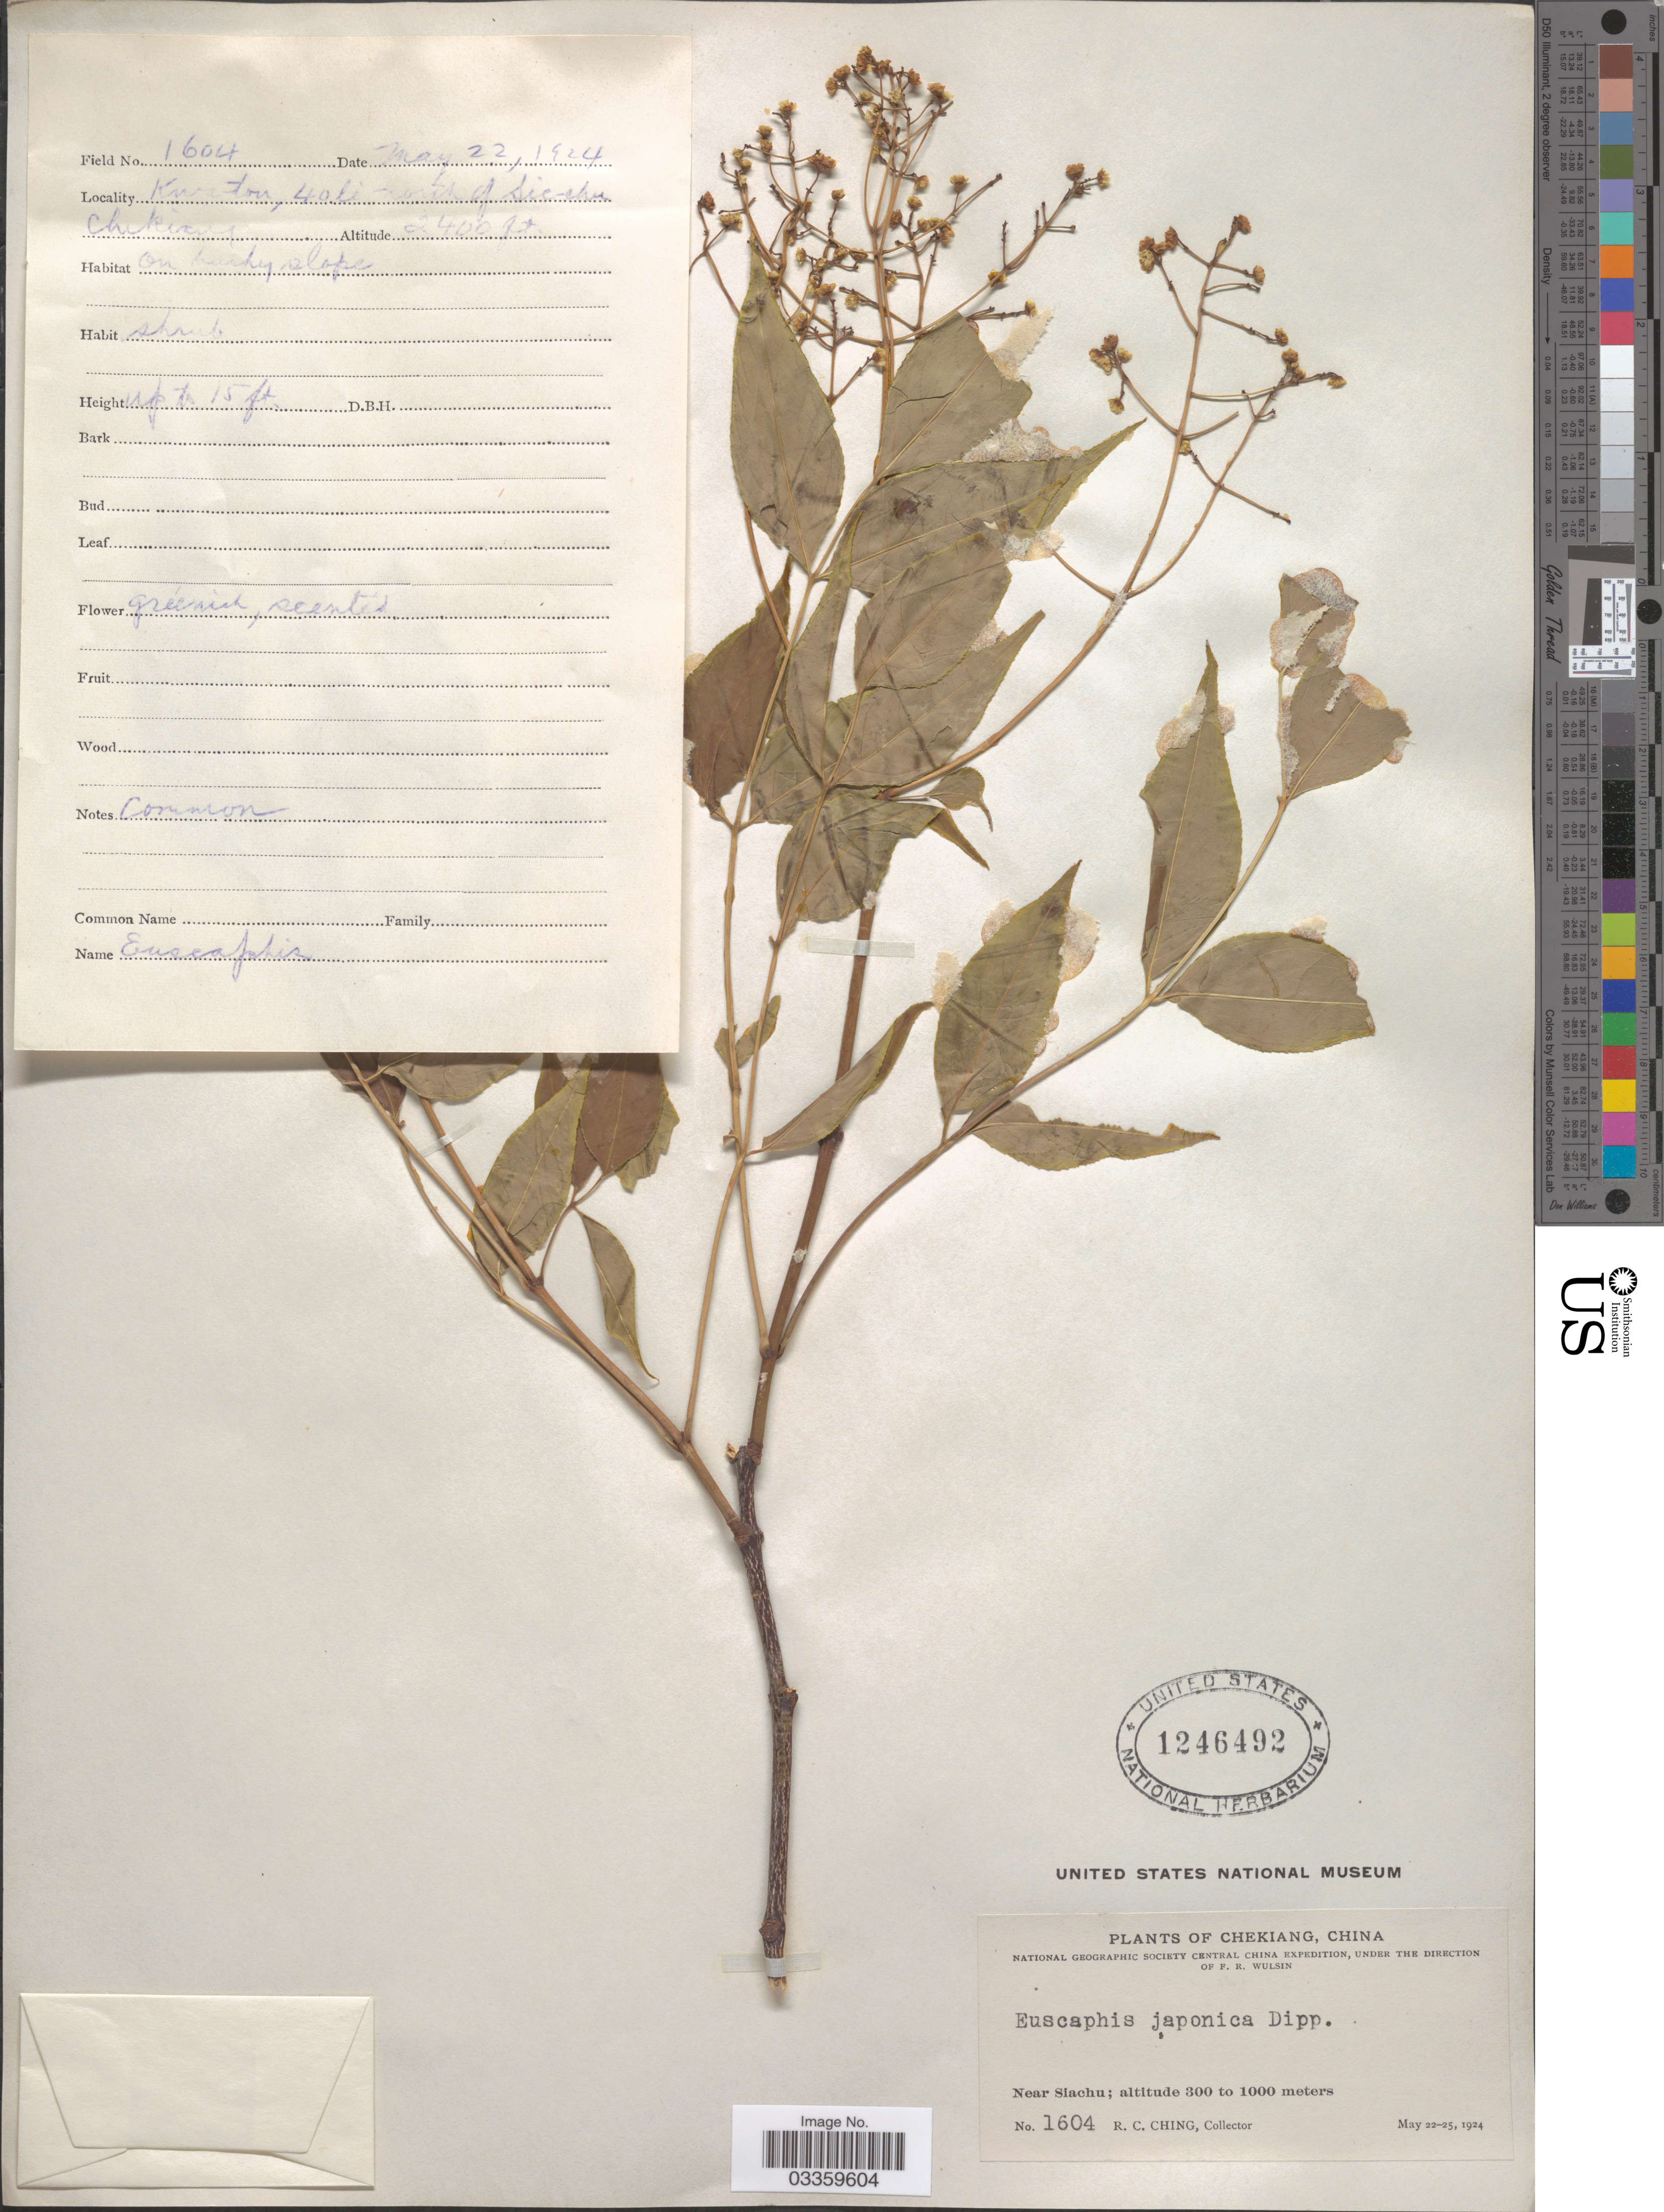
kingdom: Plantae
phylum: Tracheophyta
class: Magnoliopsida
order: Crossosomatales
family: Staphyleaceae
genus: Euscaphis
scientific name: Euscaphis japonica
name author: (Thunb.) Kanitz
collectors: R. C. Ching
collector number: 1604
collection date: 1924-05-22/1924-05-25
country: China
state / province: Zhejiang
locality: Chekiang, Near Siachu. Kwa-ton, 40 li. south of Siachu.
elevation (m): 732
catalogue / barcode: US 1246492